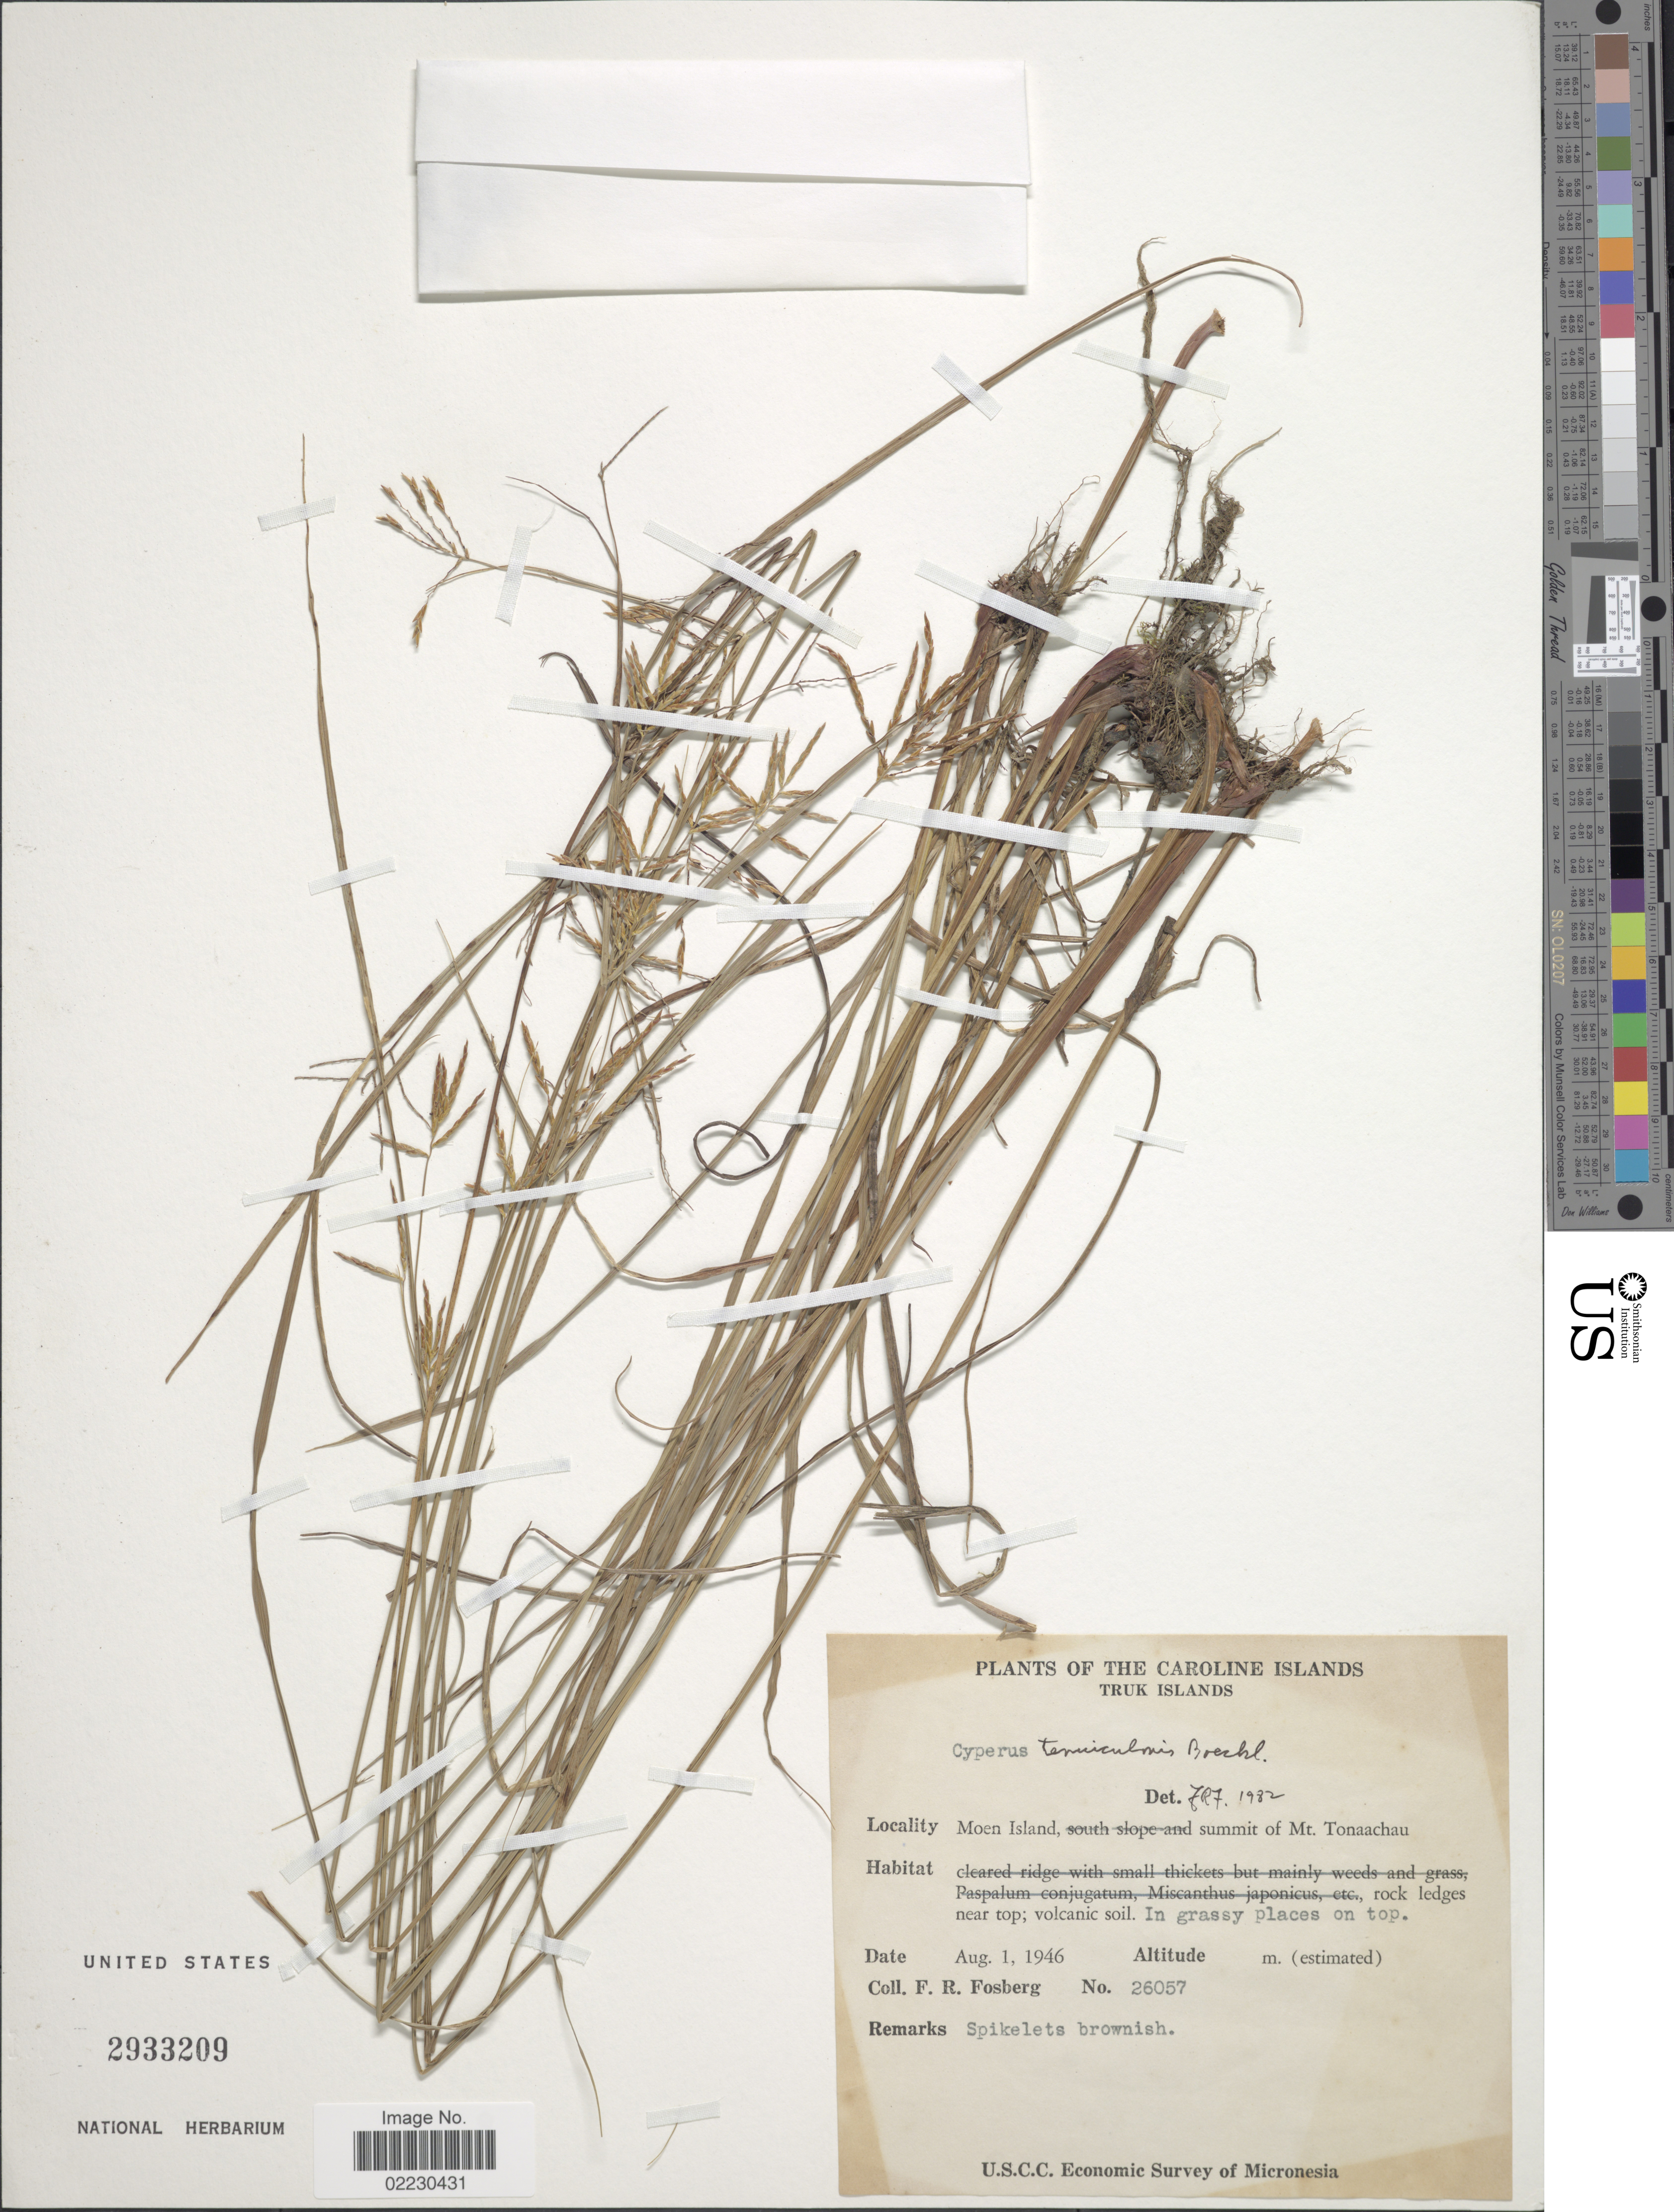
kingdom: Plantae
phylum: Tracheophyta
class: Liliopsida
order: Poales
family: Cyperaceae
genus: Cyperus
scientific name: Cyperus tenuiculmis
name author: Boeckeler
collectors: F. R. Fosberg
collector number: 26057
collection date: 1946-08-01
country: Micronesia, Federated States of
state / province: Truk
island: Moen [Wono]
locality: The Caroline Islands, Truk Islands, Moen Island, summit of Mt. Tonnachau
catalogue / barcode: US 2933209